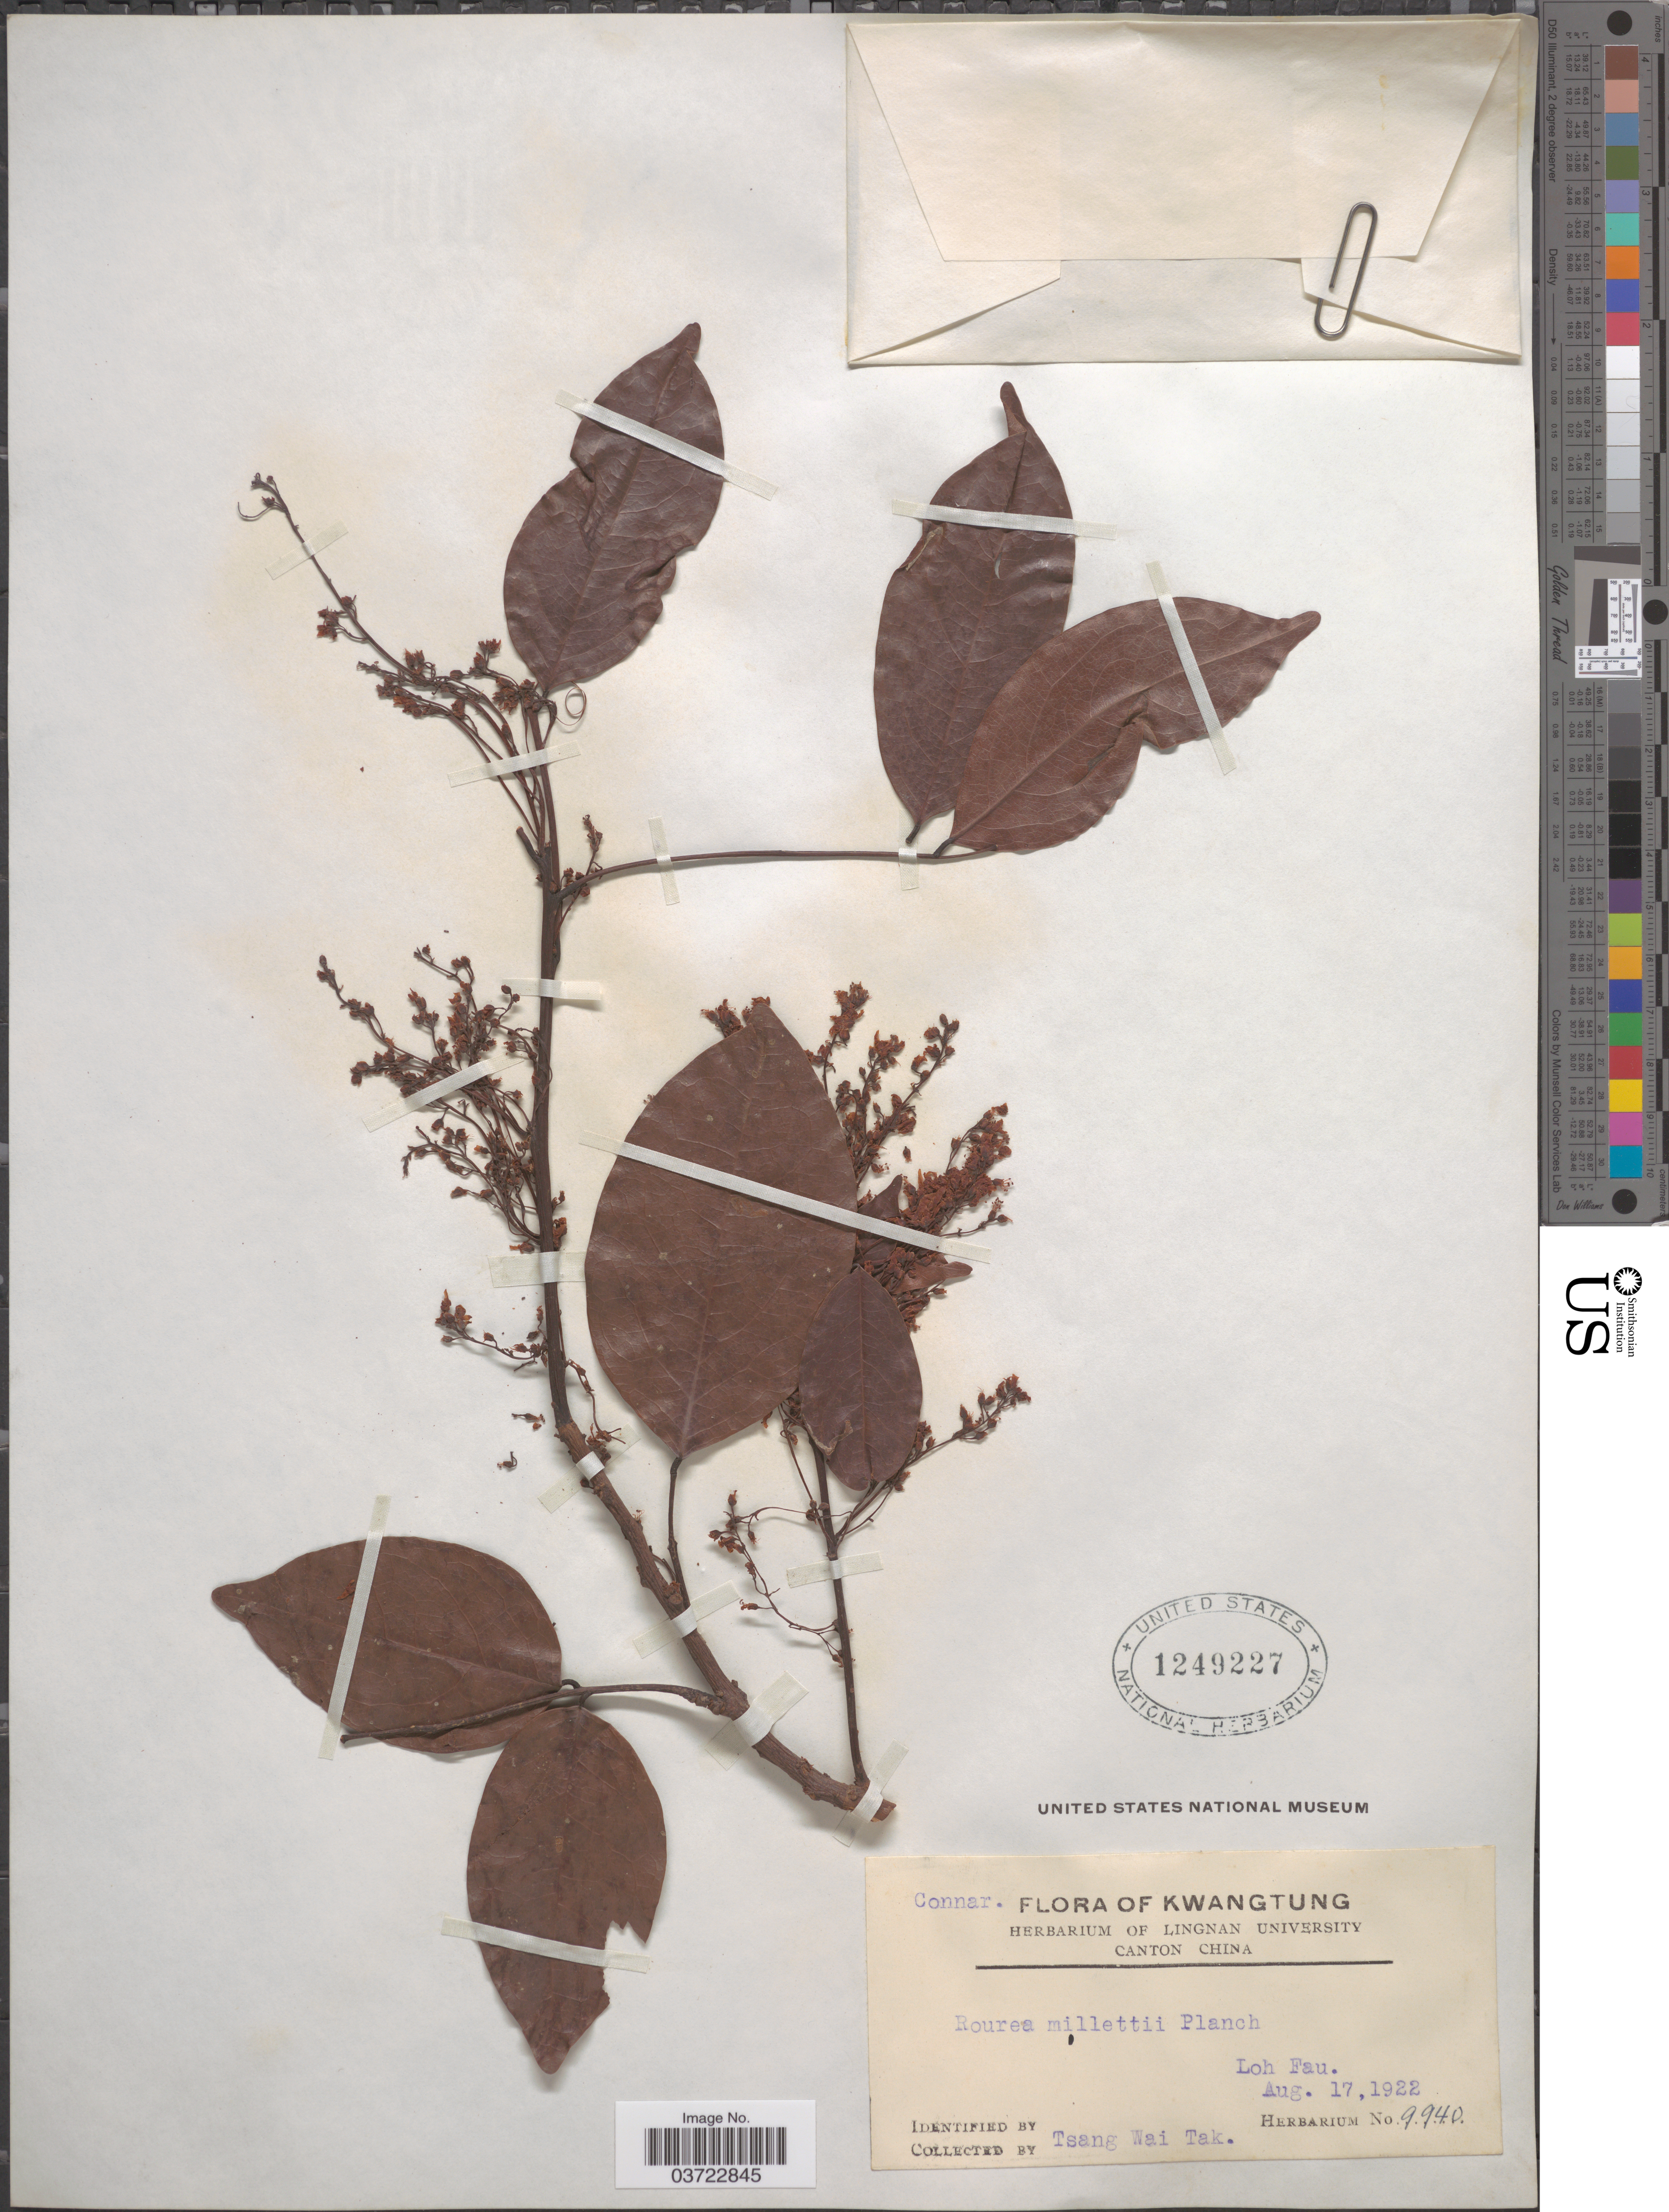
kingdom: Plantae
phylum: Tracheophyta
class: Magnoliopsida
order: Oxalidales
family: Connaraceae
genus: Rourea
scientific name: Rourea millettii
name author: Planch.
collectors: W. T. Tsang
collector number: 9940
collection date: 1922-08-17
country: China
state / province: Guangdong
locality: Kwangtung. Loh Fau.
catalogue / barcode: US 1249227